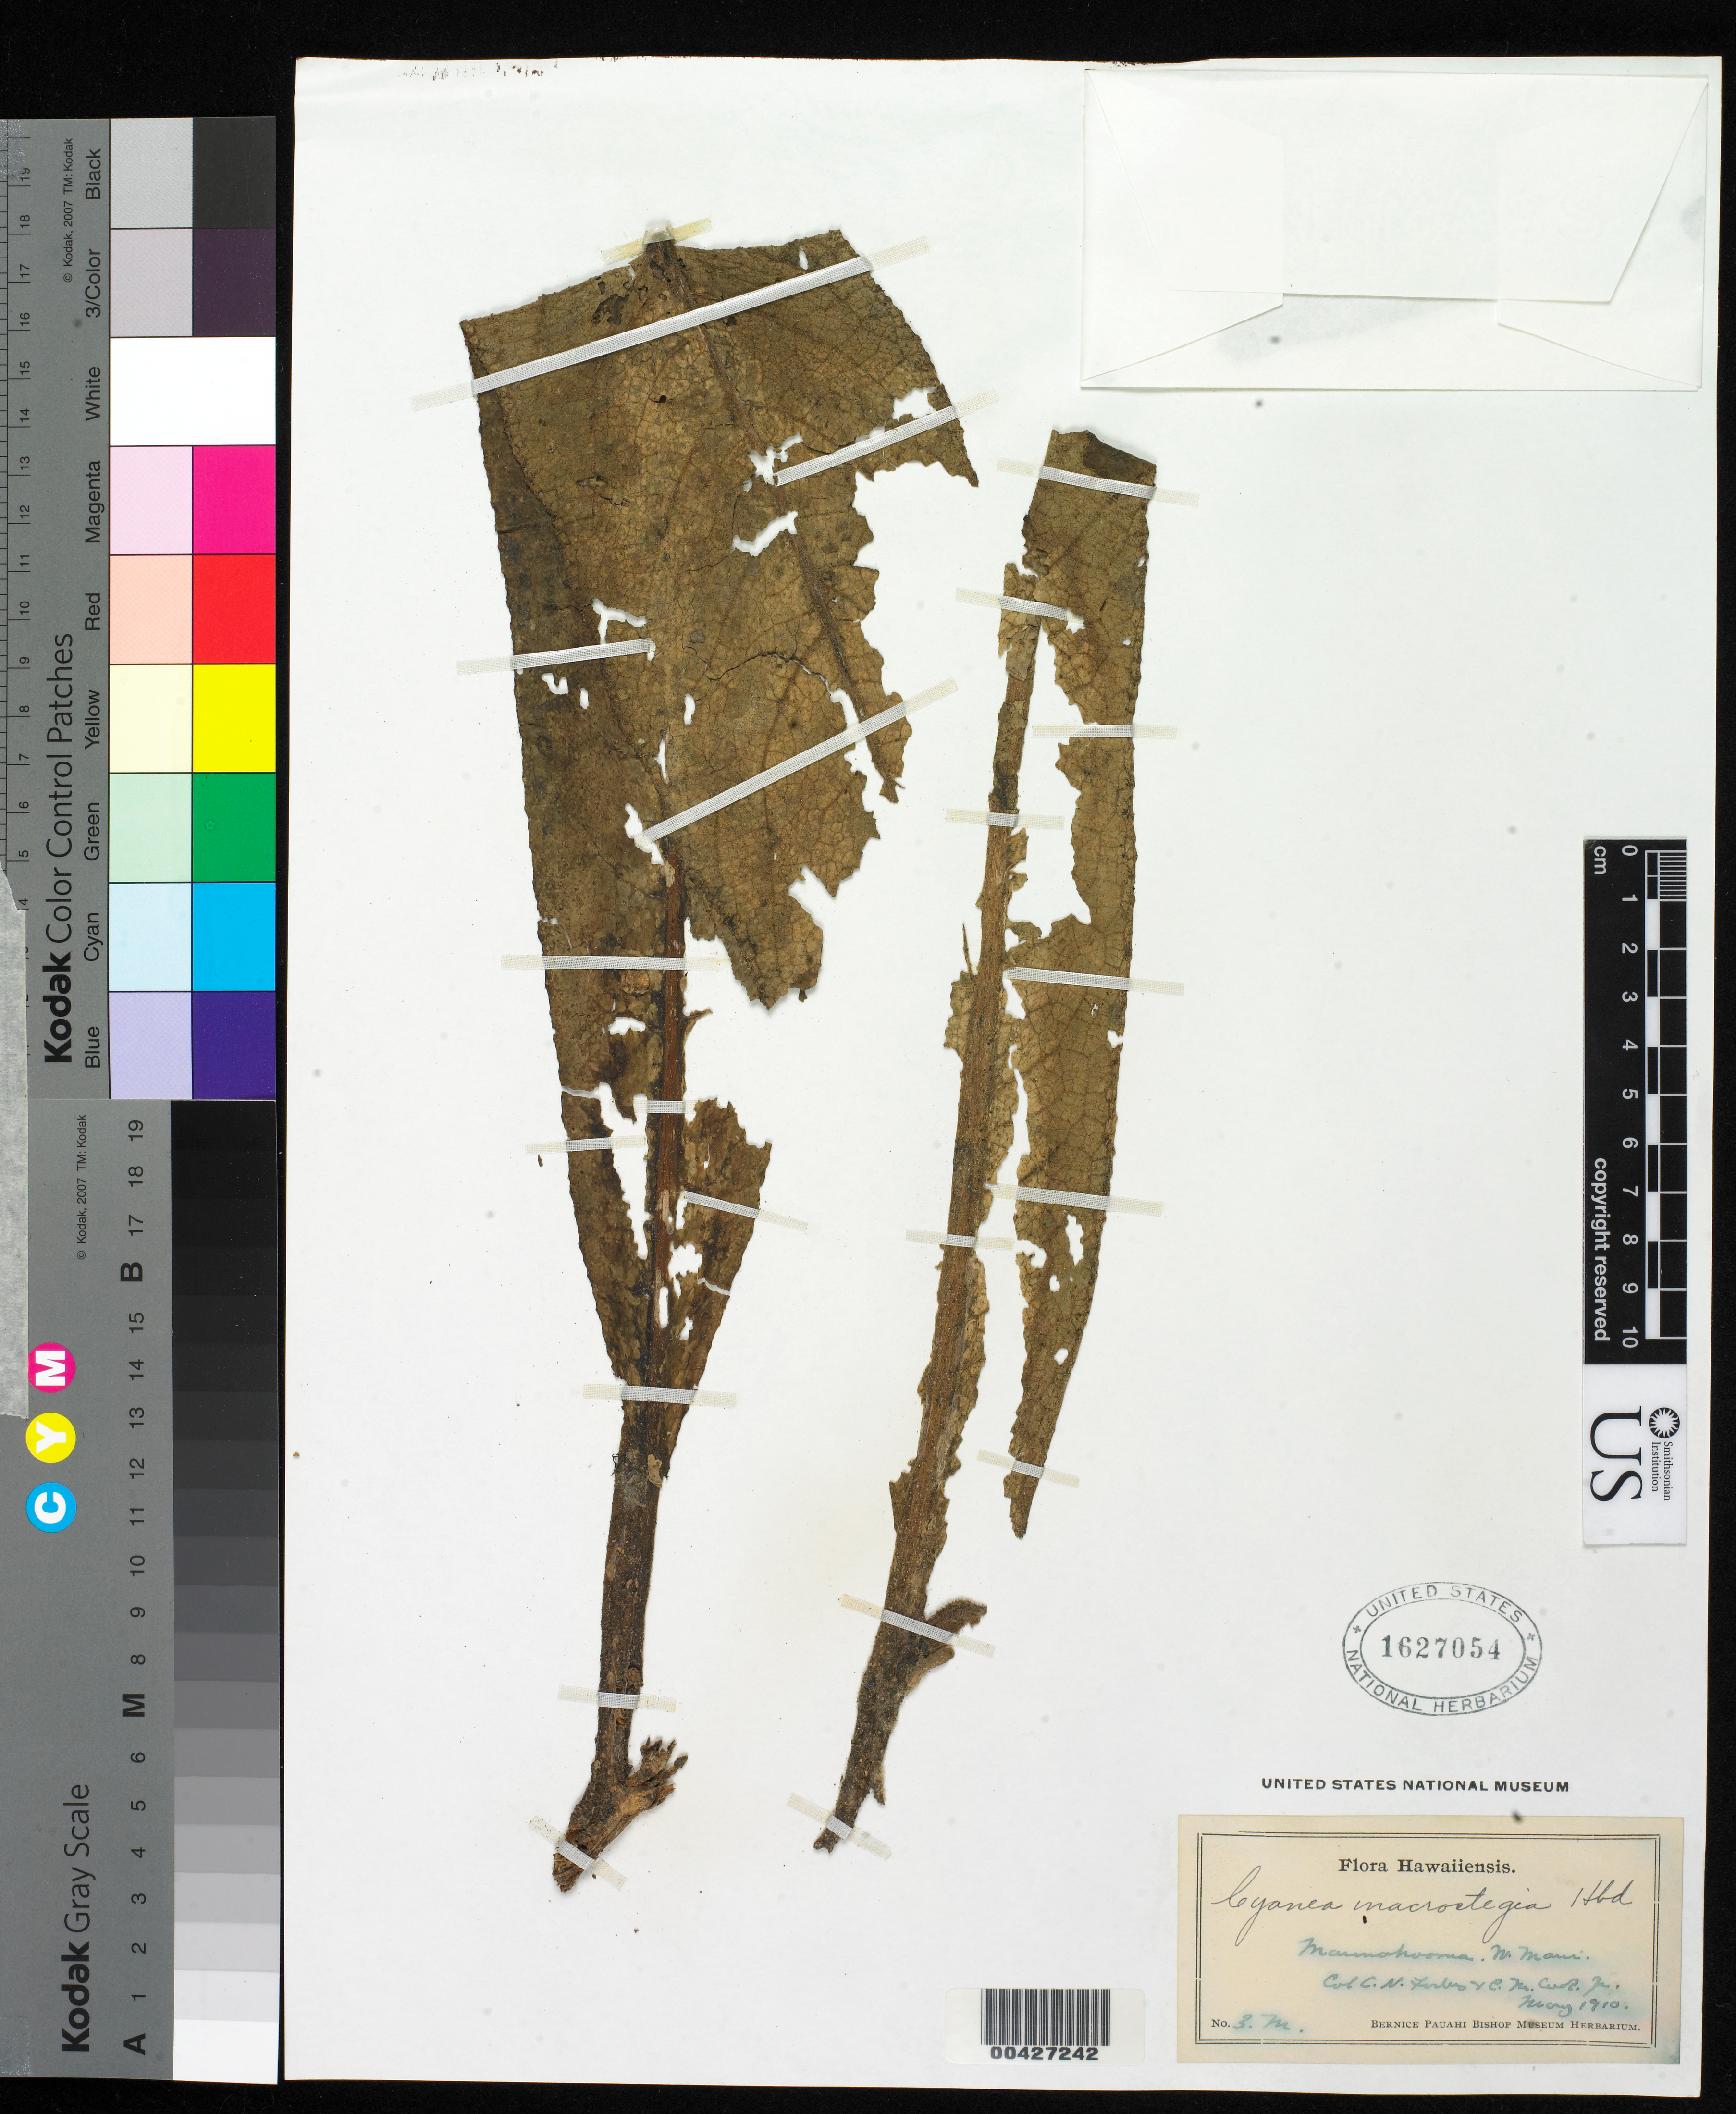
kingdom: Plantae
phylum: Tracheophyta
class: Magnoliopsida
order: Asterales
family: Campanulaceae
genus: Cyanea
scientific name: Cyanea macrostegia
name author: Hillebr.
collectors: C. N. Forbes & C. Cuor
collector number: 3.M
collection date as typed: May 1910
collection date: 1910-05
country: United States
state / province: Hawaii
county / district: Maui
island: Maui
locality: Maunahooma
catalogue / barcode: US 1627054